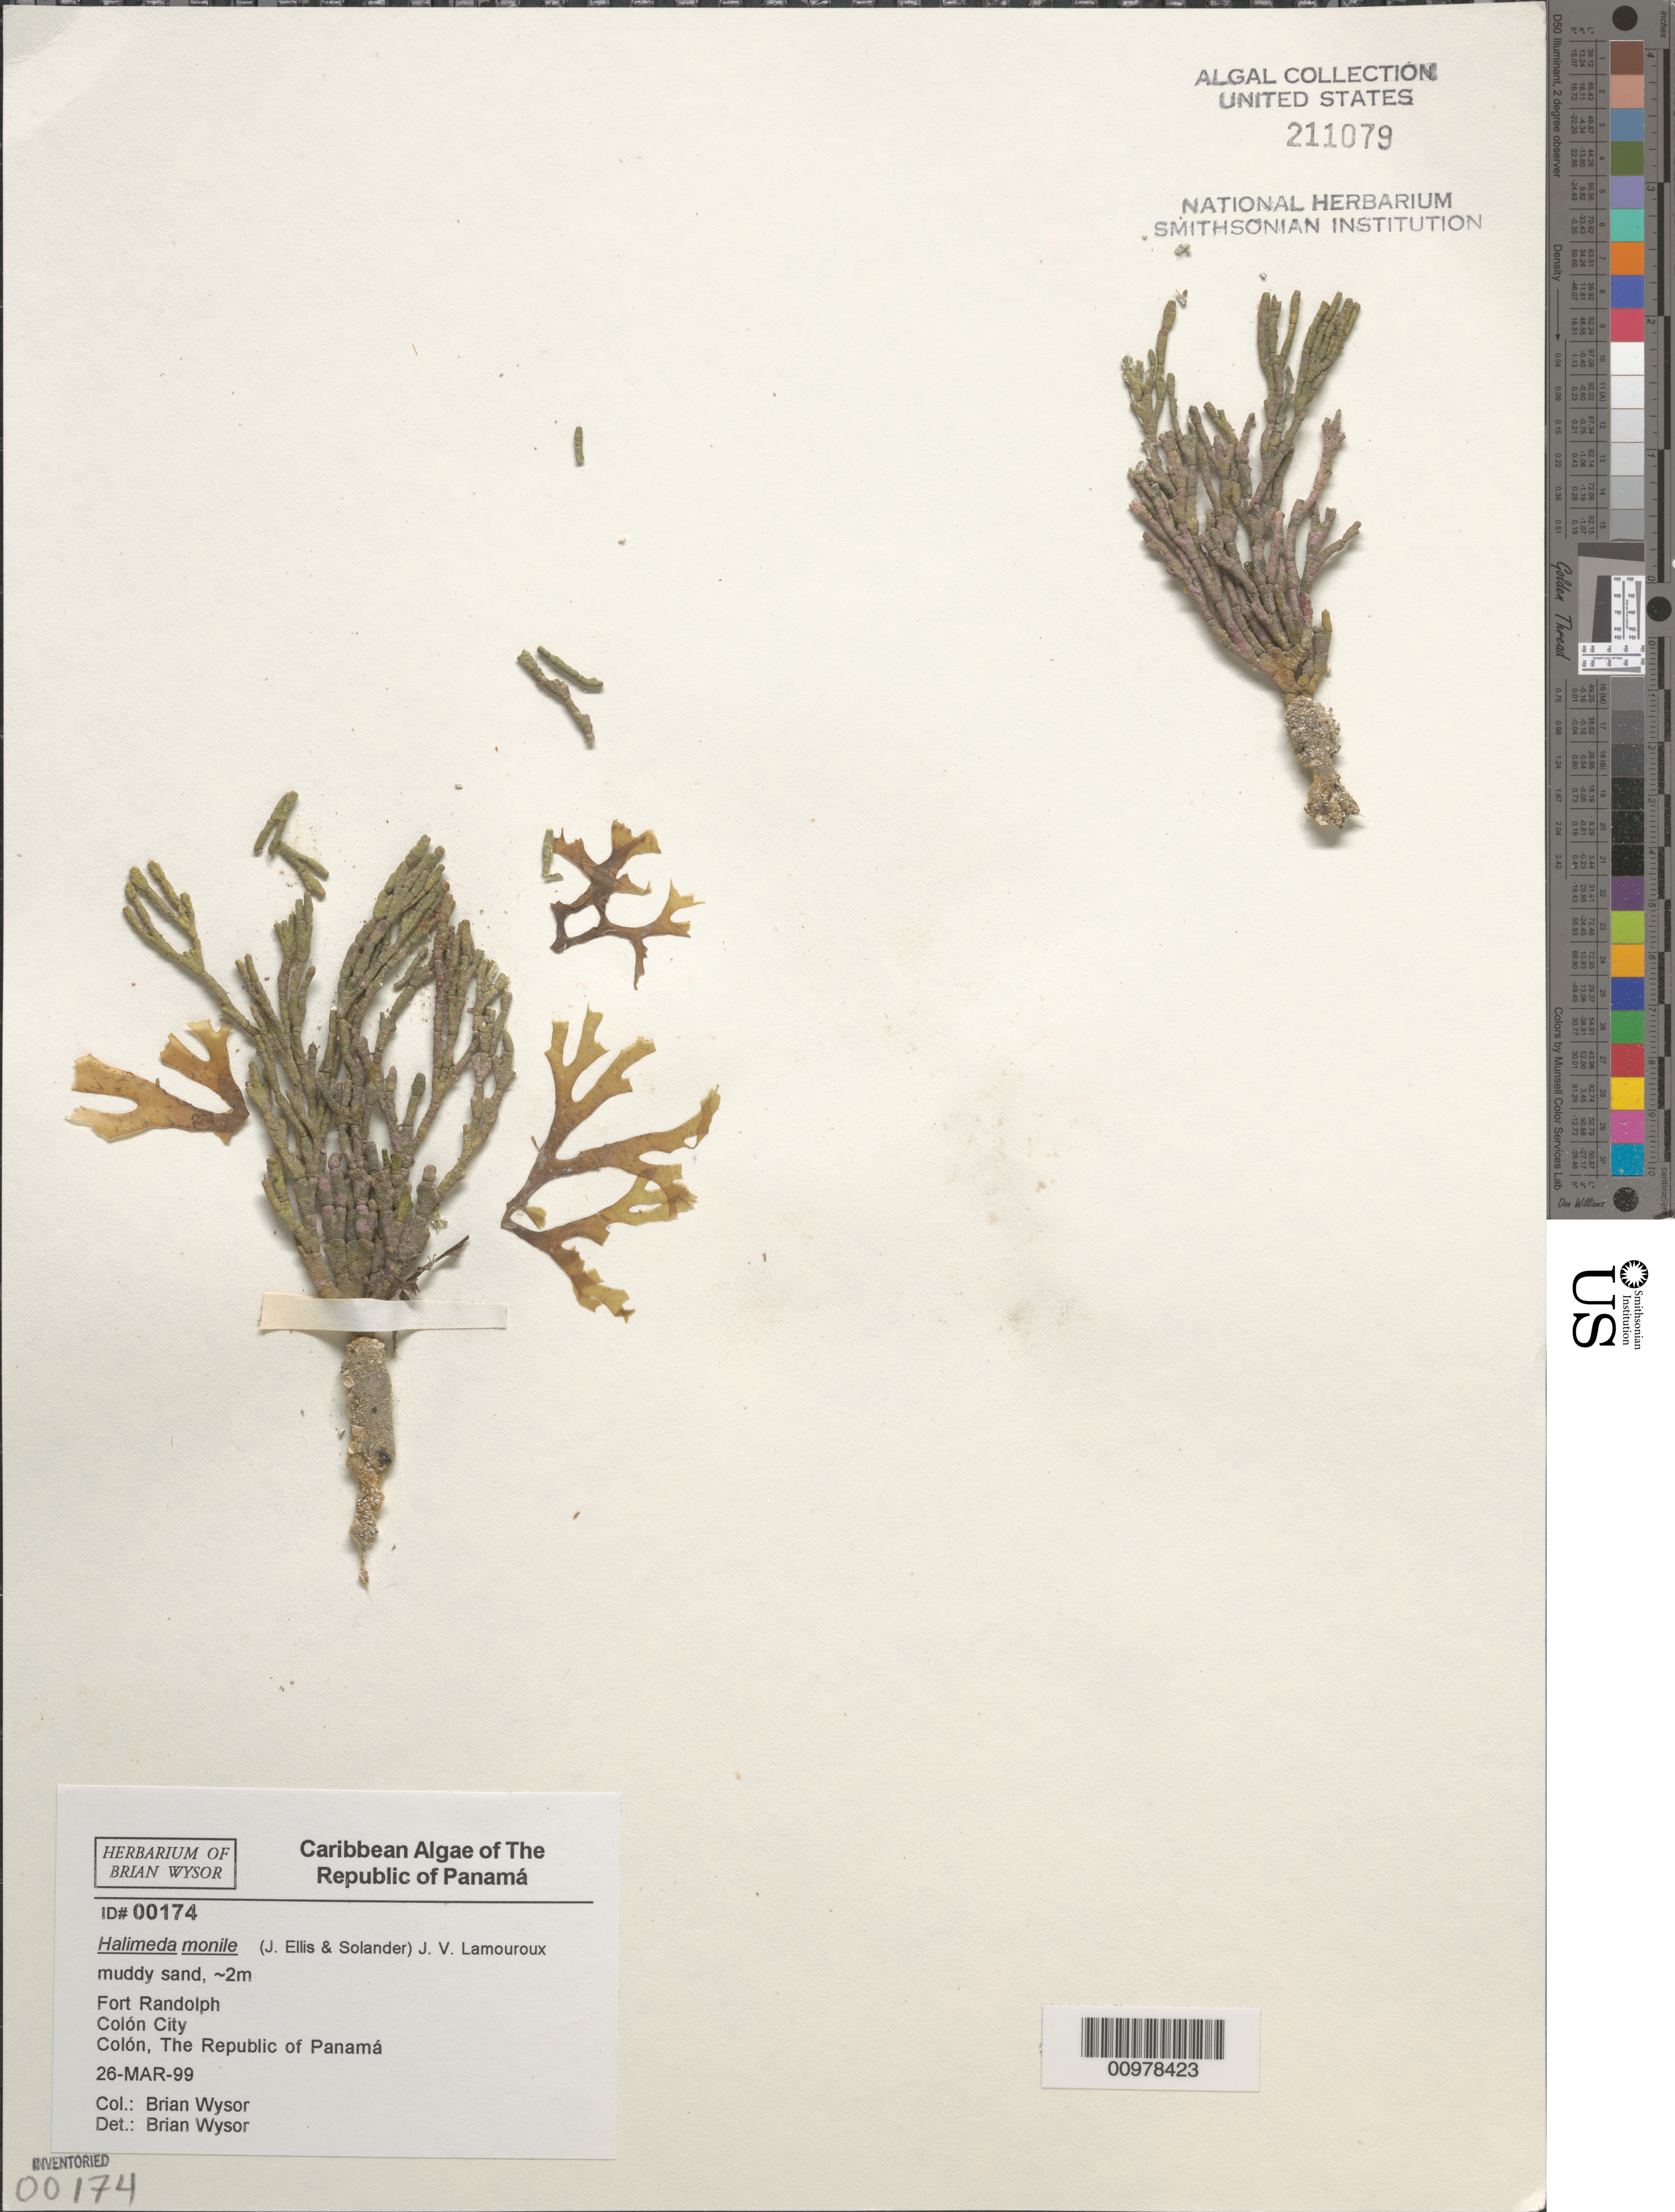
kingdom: Plantae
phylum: Chlorophyta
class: Ulvophyceae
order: Bryopsidales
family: Halimedaceae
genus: Halimeda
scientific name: Halimeda monile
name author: (J. Ellis & Sol.) J.V.Lamouroux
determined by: Wysor, B.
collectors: B. Wysor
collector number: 00174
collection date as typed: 26 Mar 1999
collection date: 1999-03-26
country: Panama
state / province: Colón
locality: Fort Randolph, Colón City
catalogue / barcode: US 211079